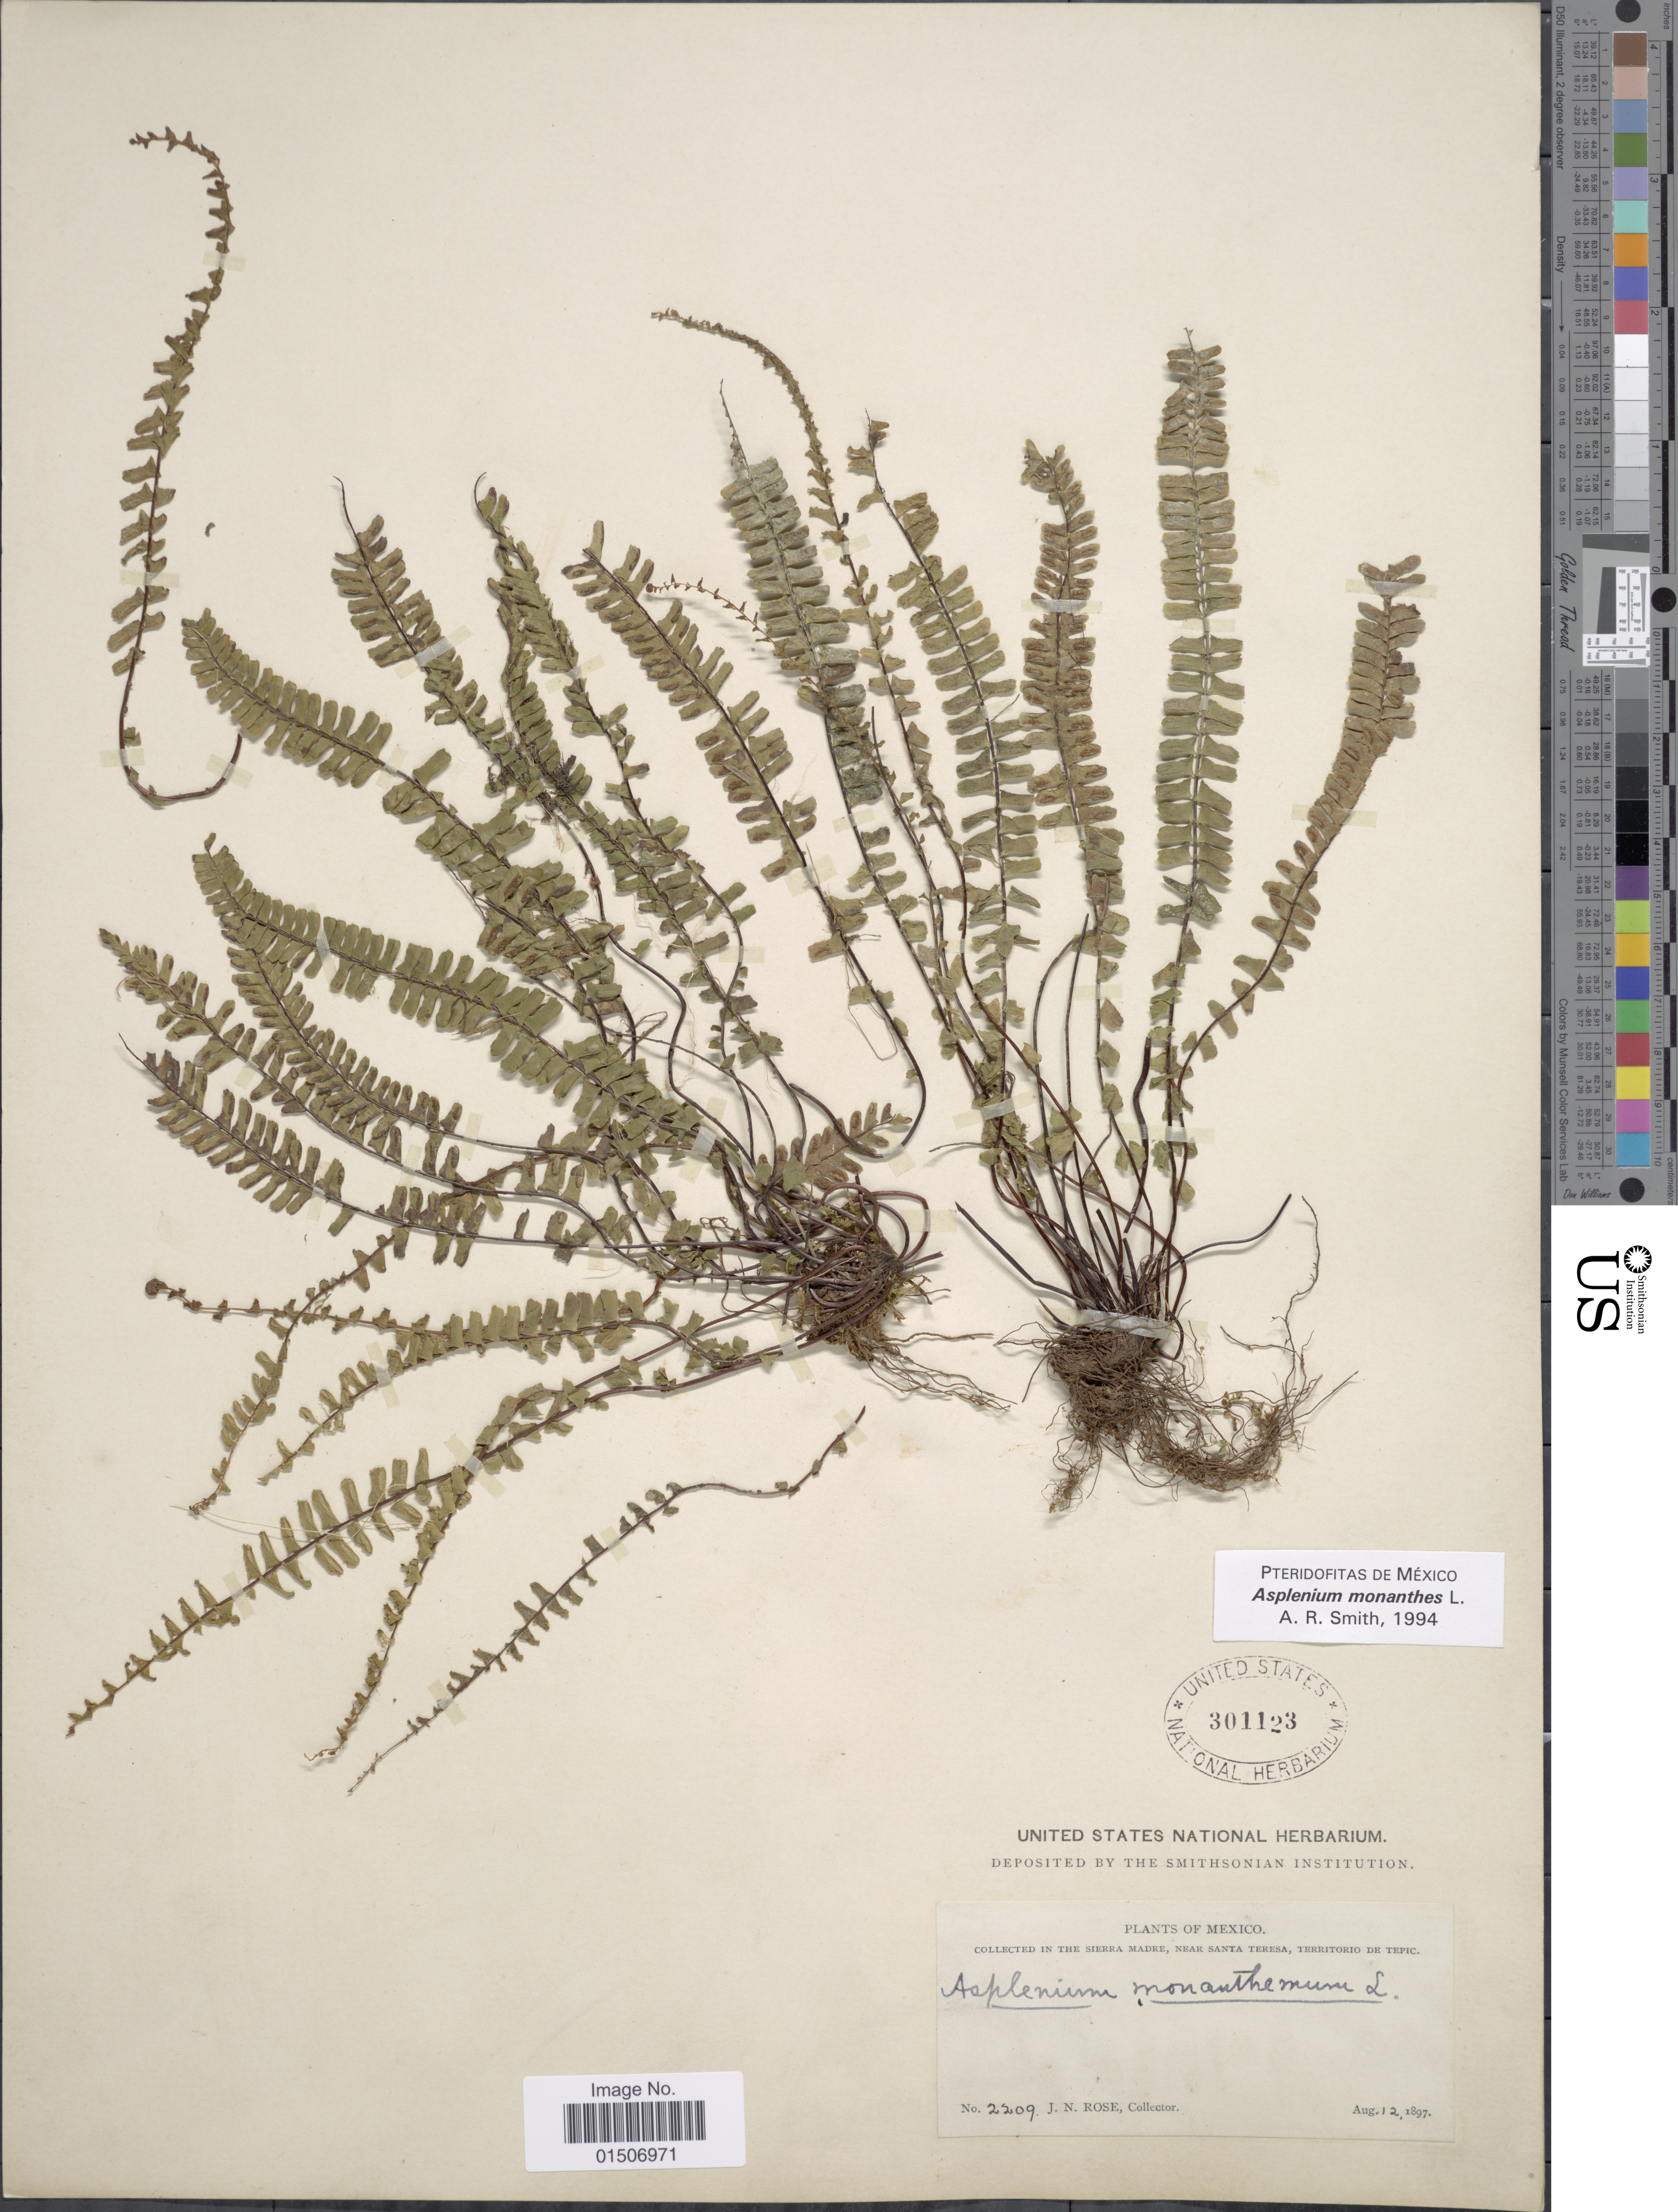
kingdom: Plantae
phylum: Tracheophyta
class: Polypodiopsida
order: Polypodiales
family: Aspleniaceae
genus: Asplenium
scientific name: Asplenium monanthes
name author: L.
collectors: J. N. Rose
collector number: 2209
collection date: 1897-08-12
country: Mexico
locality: In the Sierra Madre, near Santa Teresa, Territorio de Tepic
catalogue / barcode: US 301123